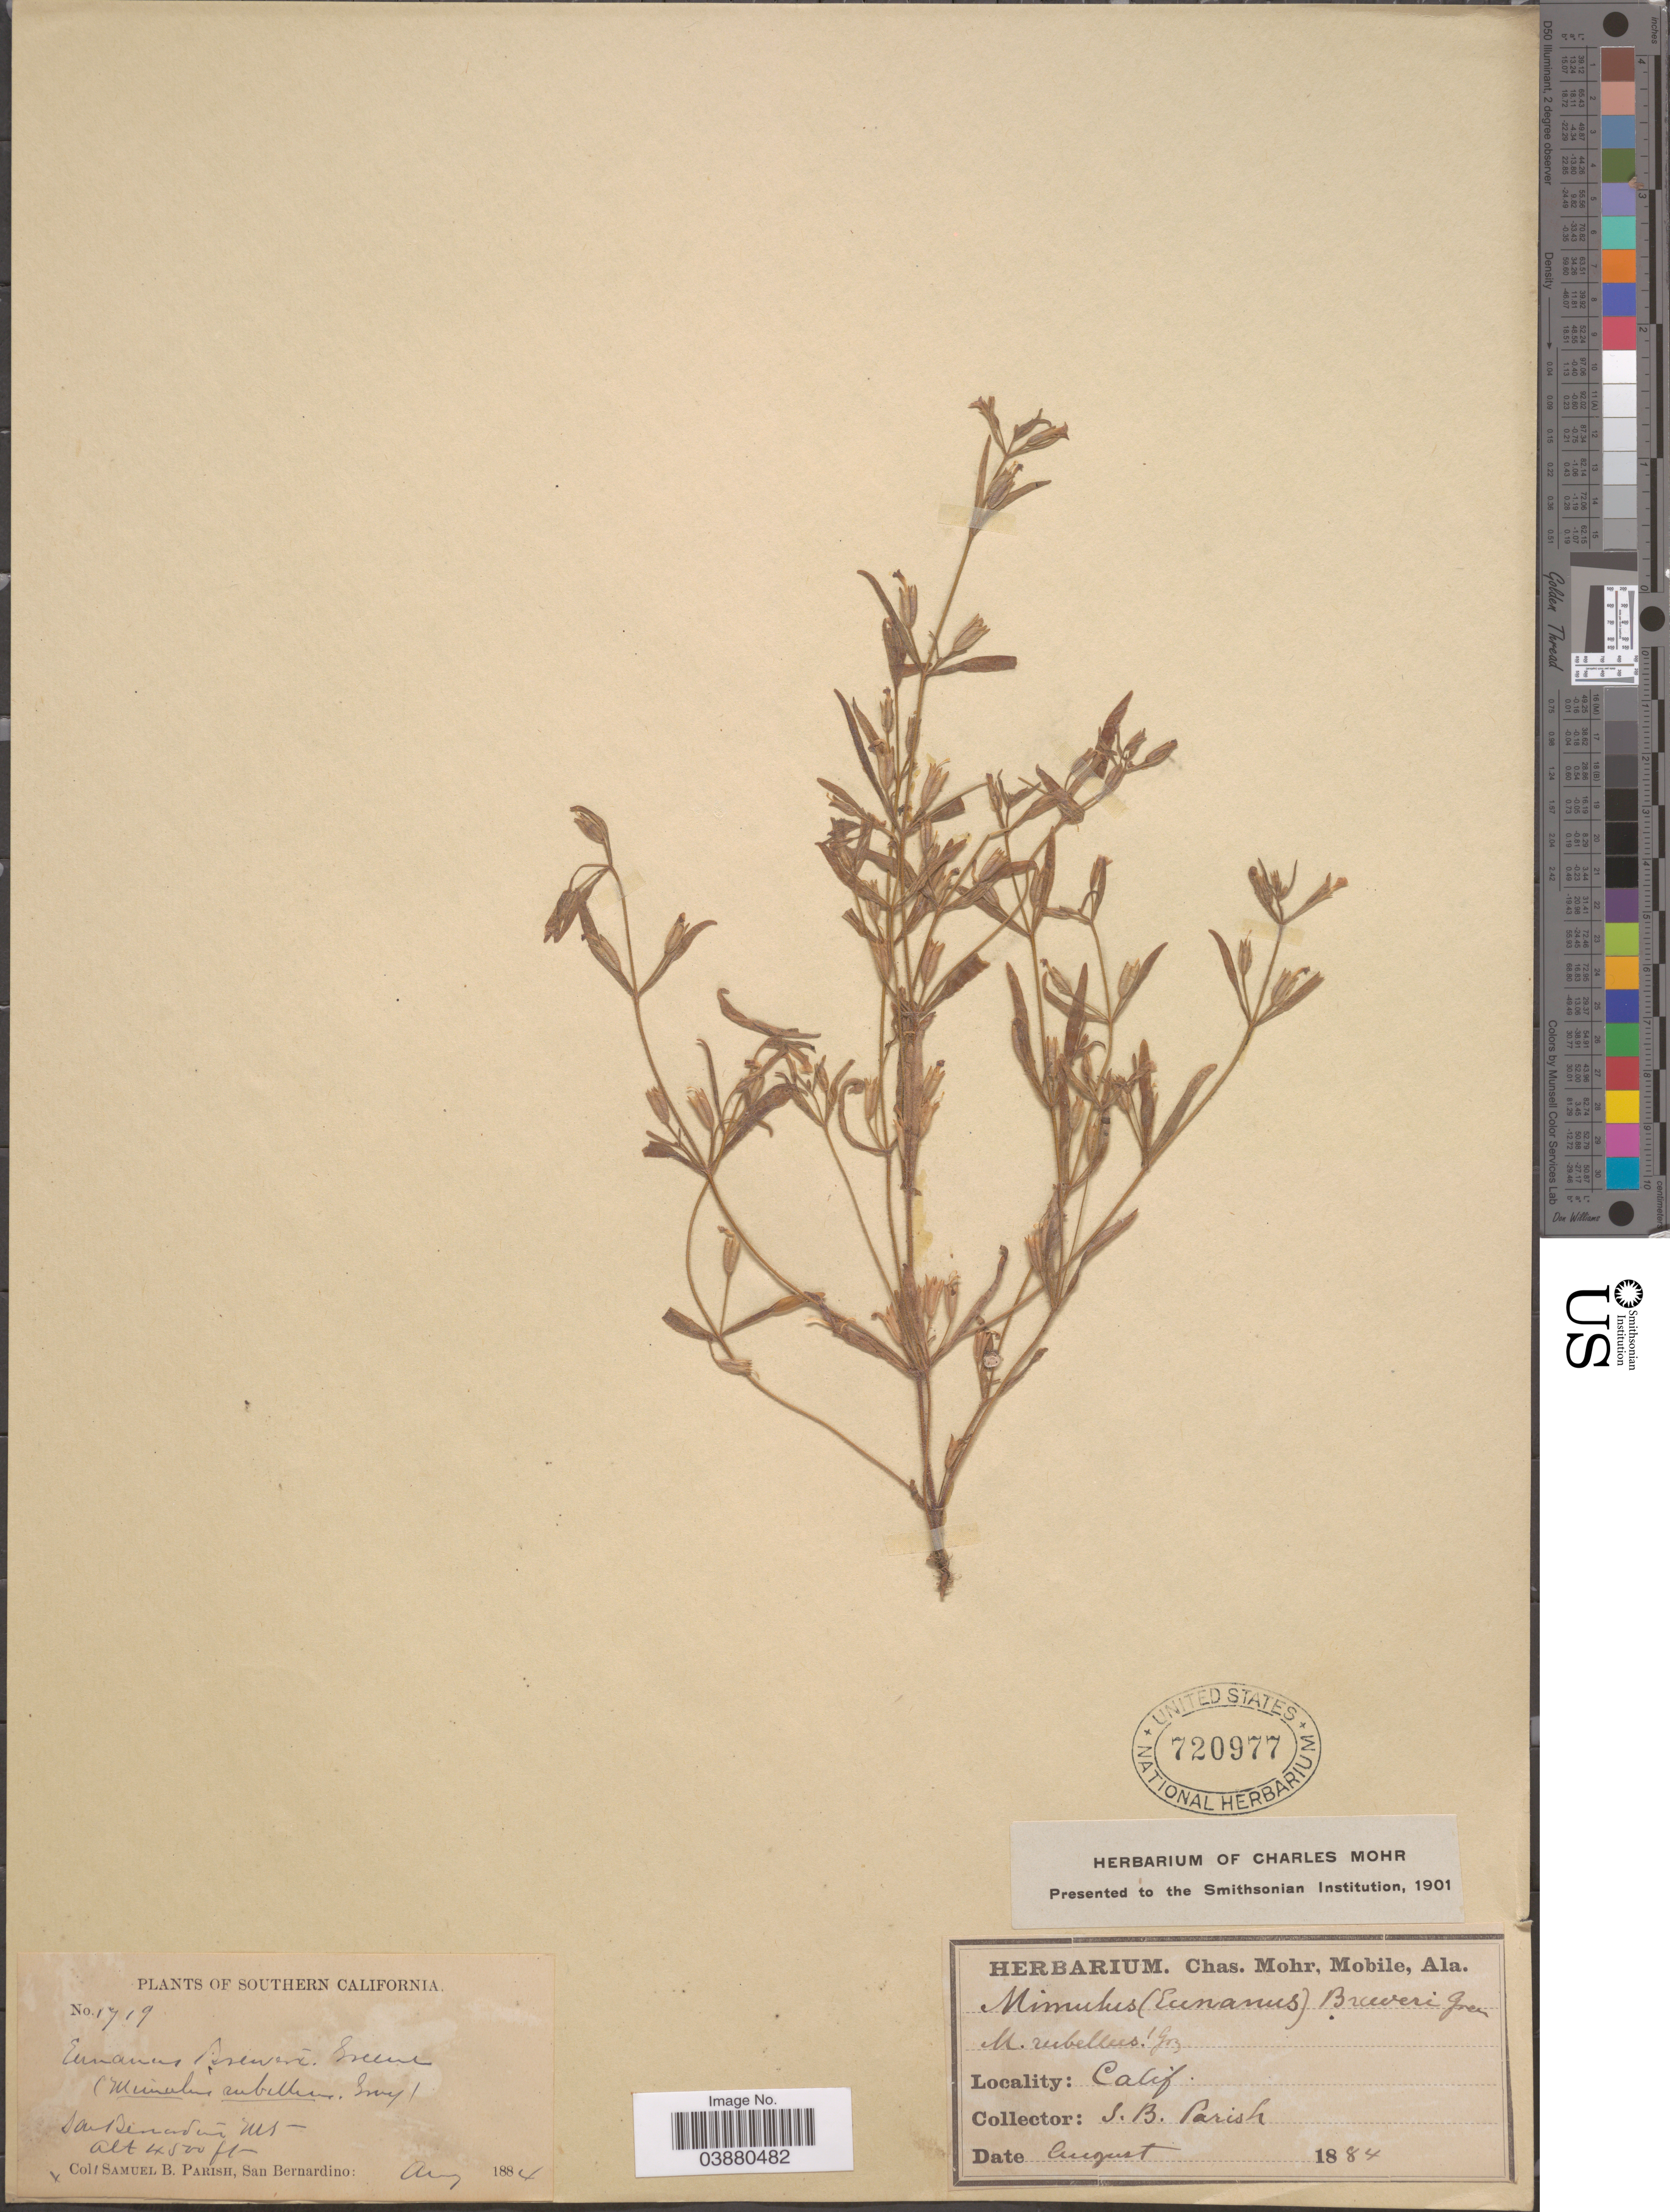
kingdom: Plantae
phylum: Tracheophyta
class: Magnoliopsida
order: Lamiales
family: Phrymaceae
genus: Mimulus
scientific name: Mimulus breweri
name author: (Greene) Coville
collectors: S. B. Parish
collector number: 1719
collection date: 1884-08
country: United States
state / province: California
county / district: San Bernardino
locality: San Bernardino Mt.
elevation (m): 1372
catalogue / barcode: US 720977